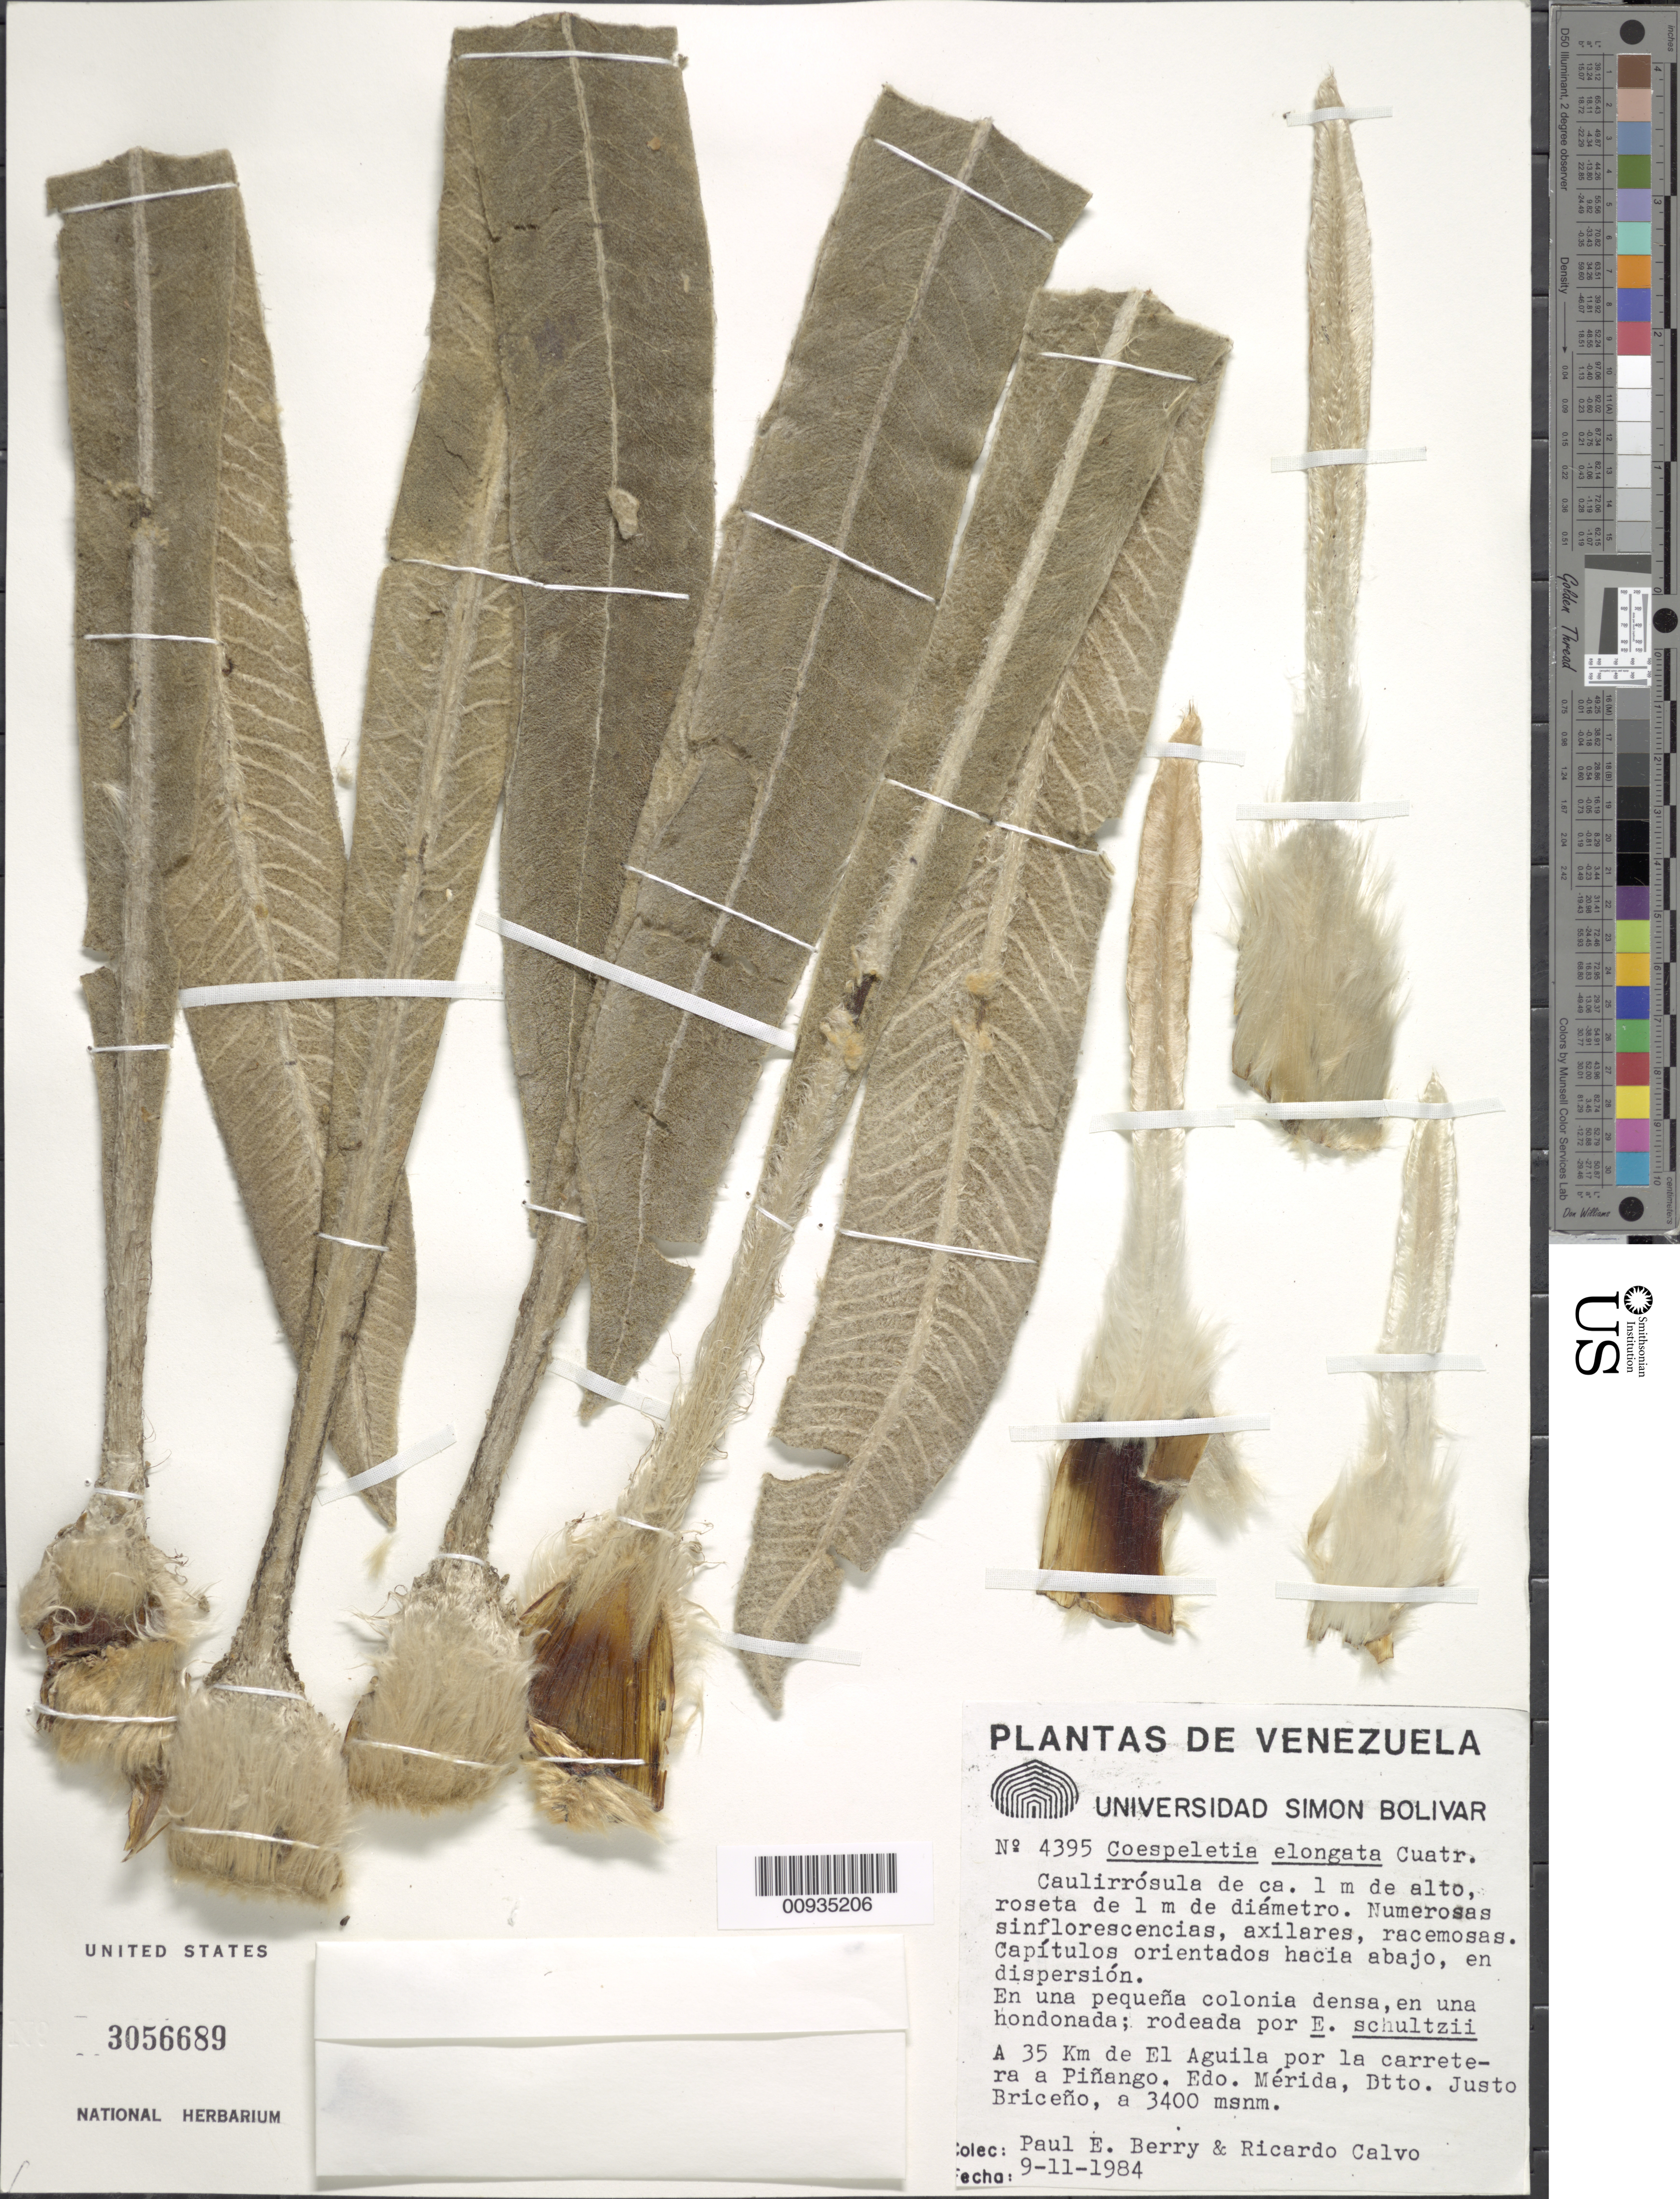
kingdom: Plantae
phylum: Tracheophyta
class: Magnoliopsida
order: Asterales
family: Asteraceae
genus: Coespeletia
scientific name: Coespeletia elongata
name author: (A.C. Sm.) Cuatrec.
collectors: P. E. Berry & R. Calvo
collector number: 4395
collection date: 1984-11-09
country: Venezuela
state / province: Mérida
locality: A 35 km de El Aguila por la carretera a. Pinango, Dtto. Justo Briceno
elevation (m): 3400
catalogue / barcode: US 3056689